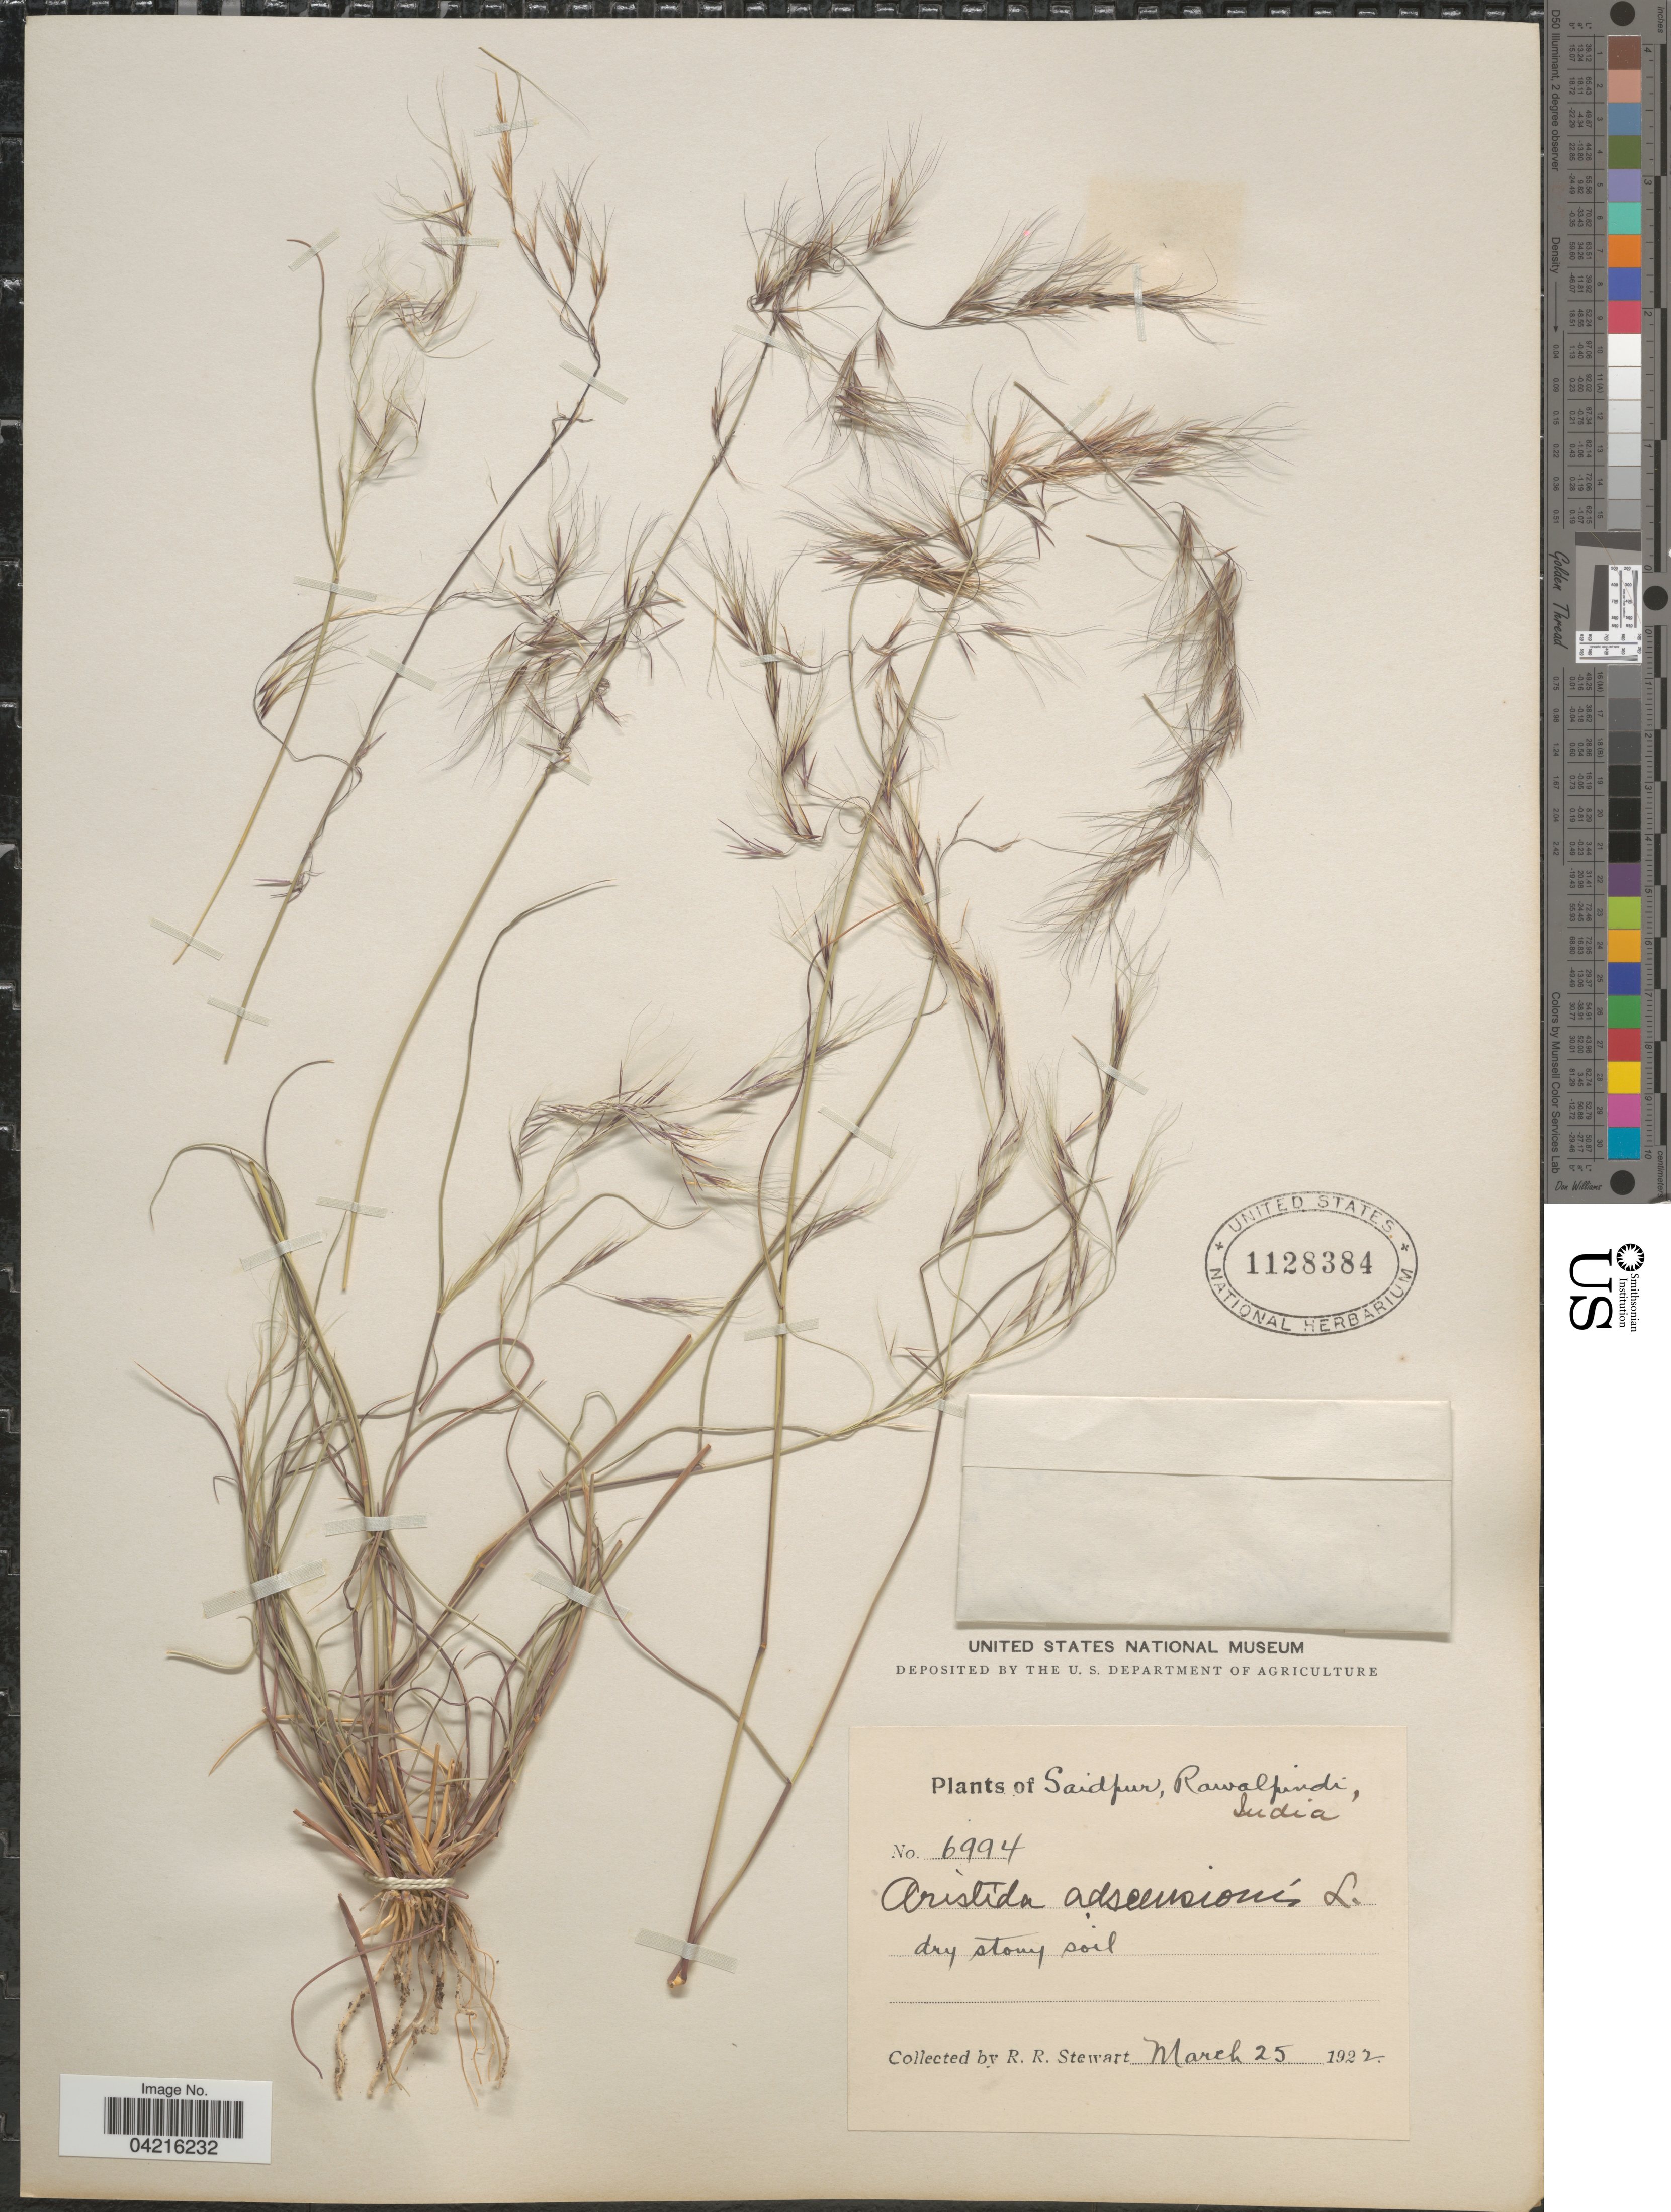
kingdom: Plantae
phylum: Tracheophyta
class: Liliopsida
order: Poales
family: Poaceae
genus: Aristida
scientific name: Aristida adscensionis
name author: L.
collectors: R. Stewart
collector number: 6994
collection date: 1922-03-25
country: Pakistan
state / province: Punjab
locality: Saidpur, Rawalpindi. Dry stony soil.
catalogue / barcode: US 1128384